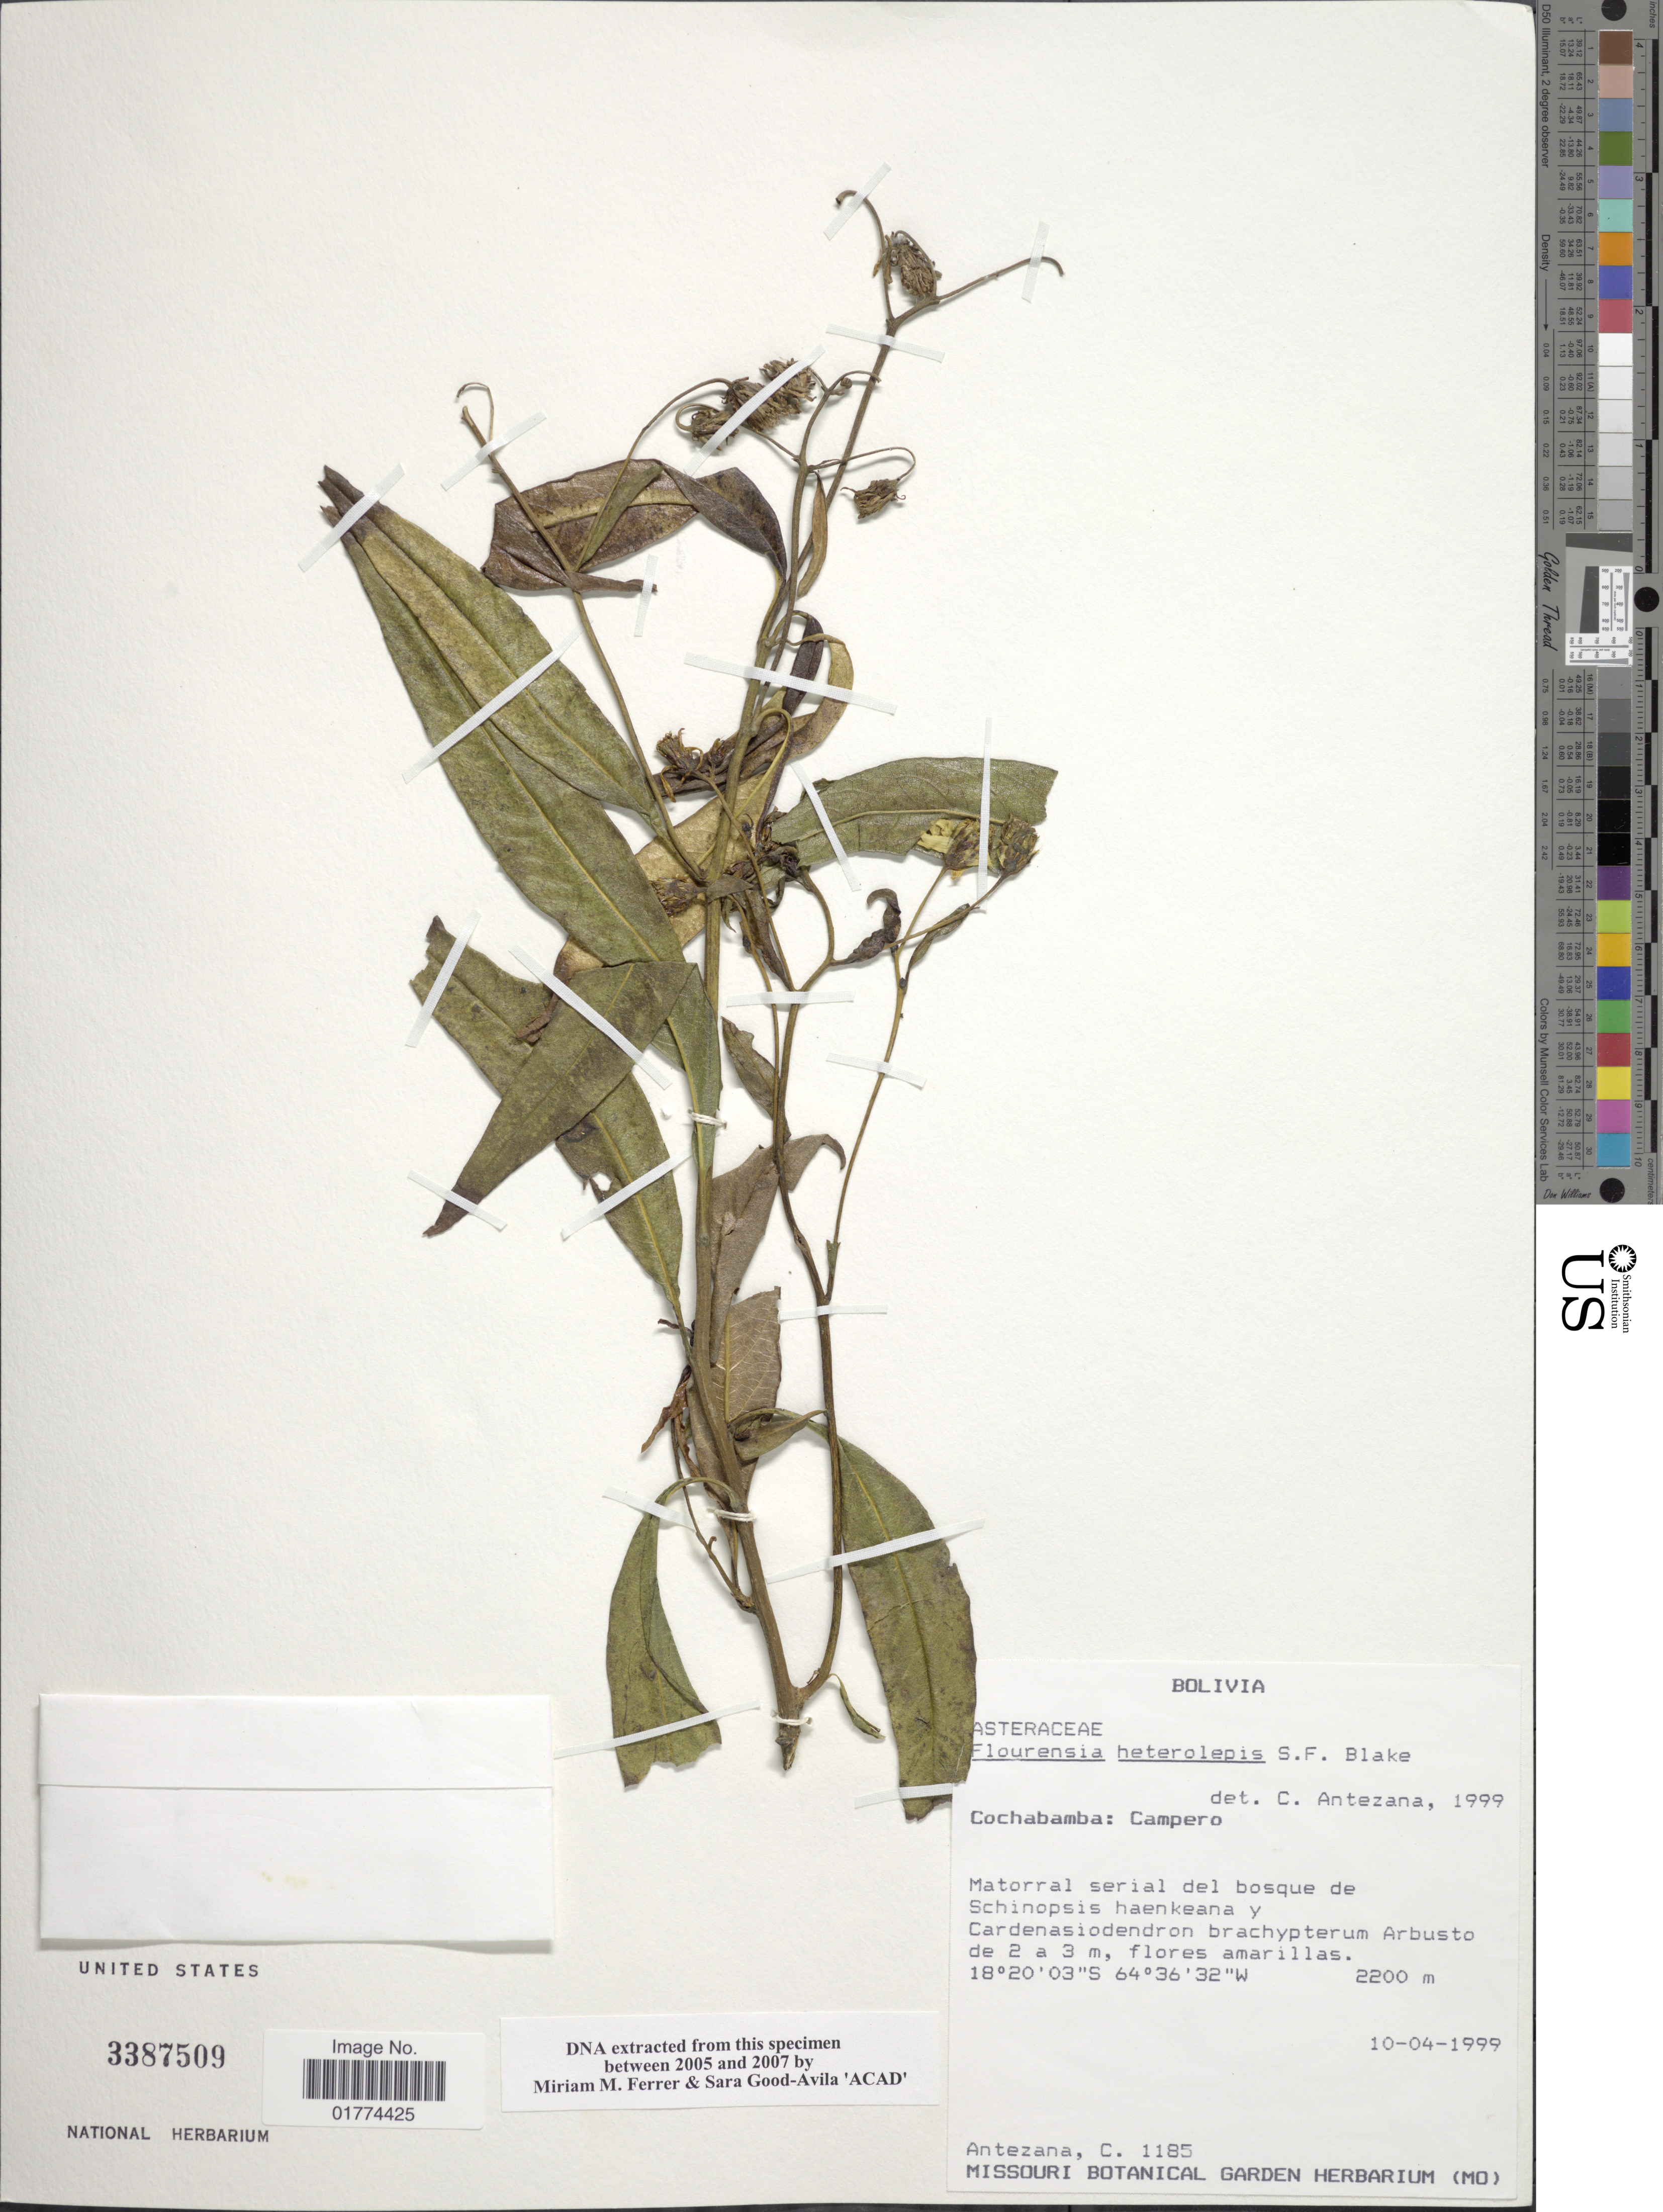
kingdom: Plantae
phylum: Tracheophyta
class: Magnoliopsida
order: Asterales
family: Asteraceae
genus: Flourensia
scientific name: Flourensia heterolepis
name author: S.F. Blake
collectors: C. Antezana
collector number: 1185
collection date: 1999-04-10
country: Bolivia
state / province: Cochabamba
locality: Campero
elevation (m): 2200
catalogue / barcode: US 3387509